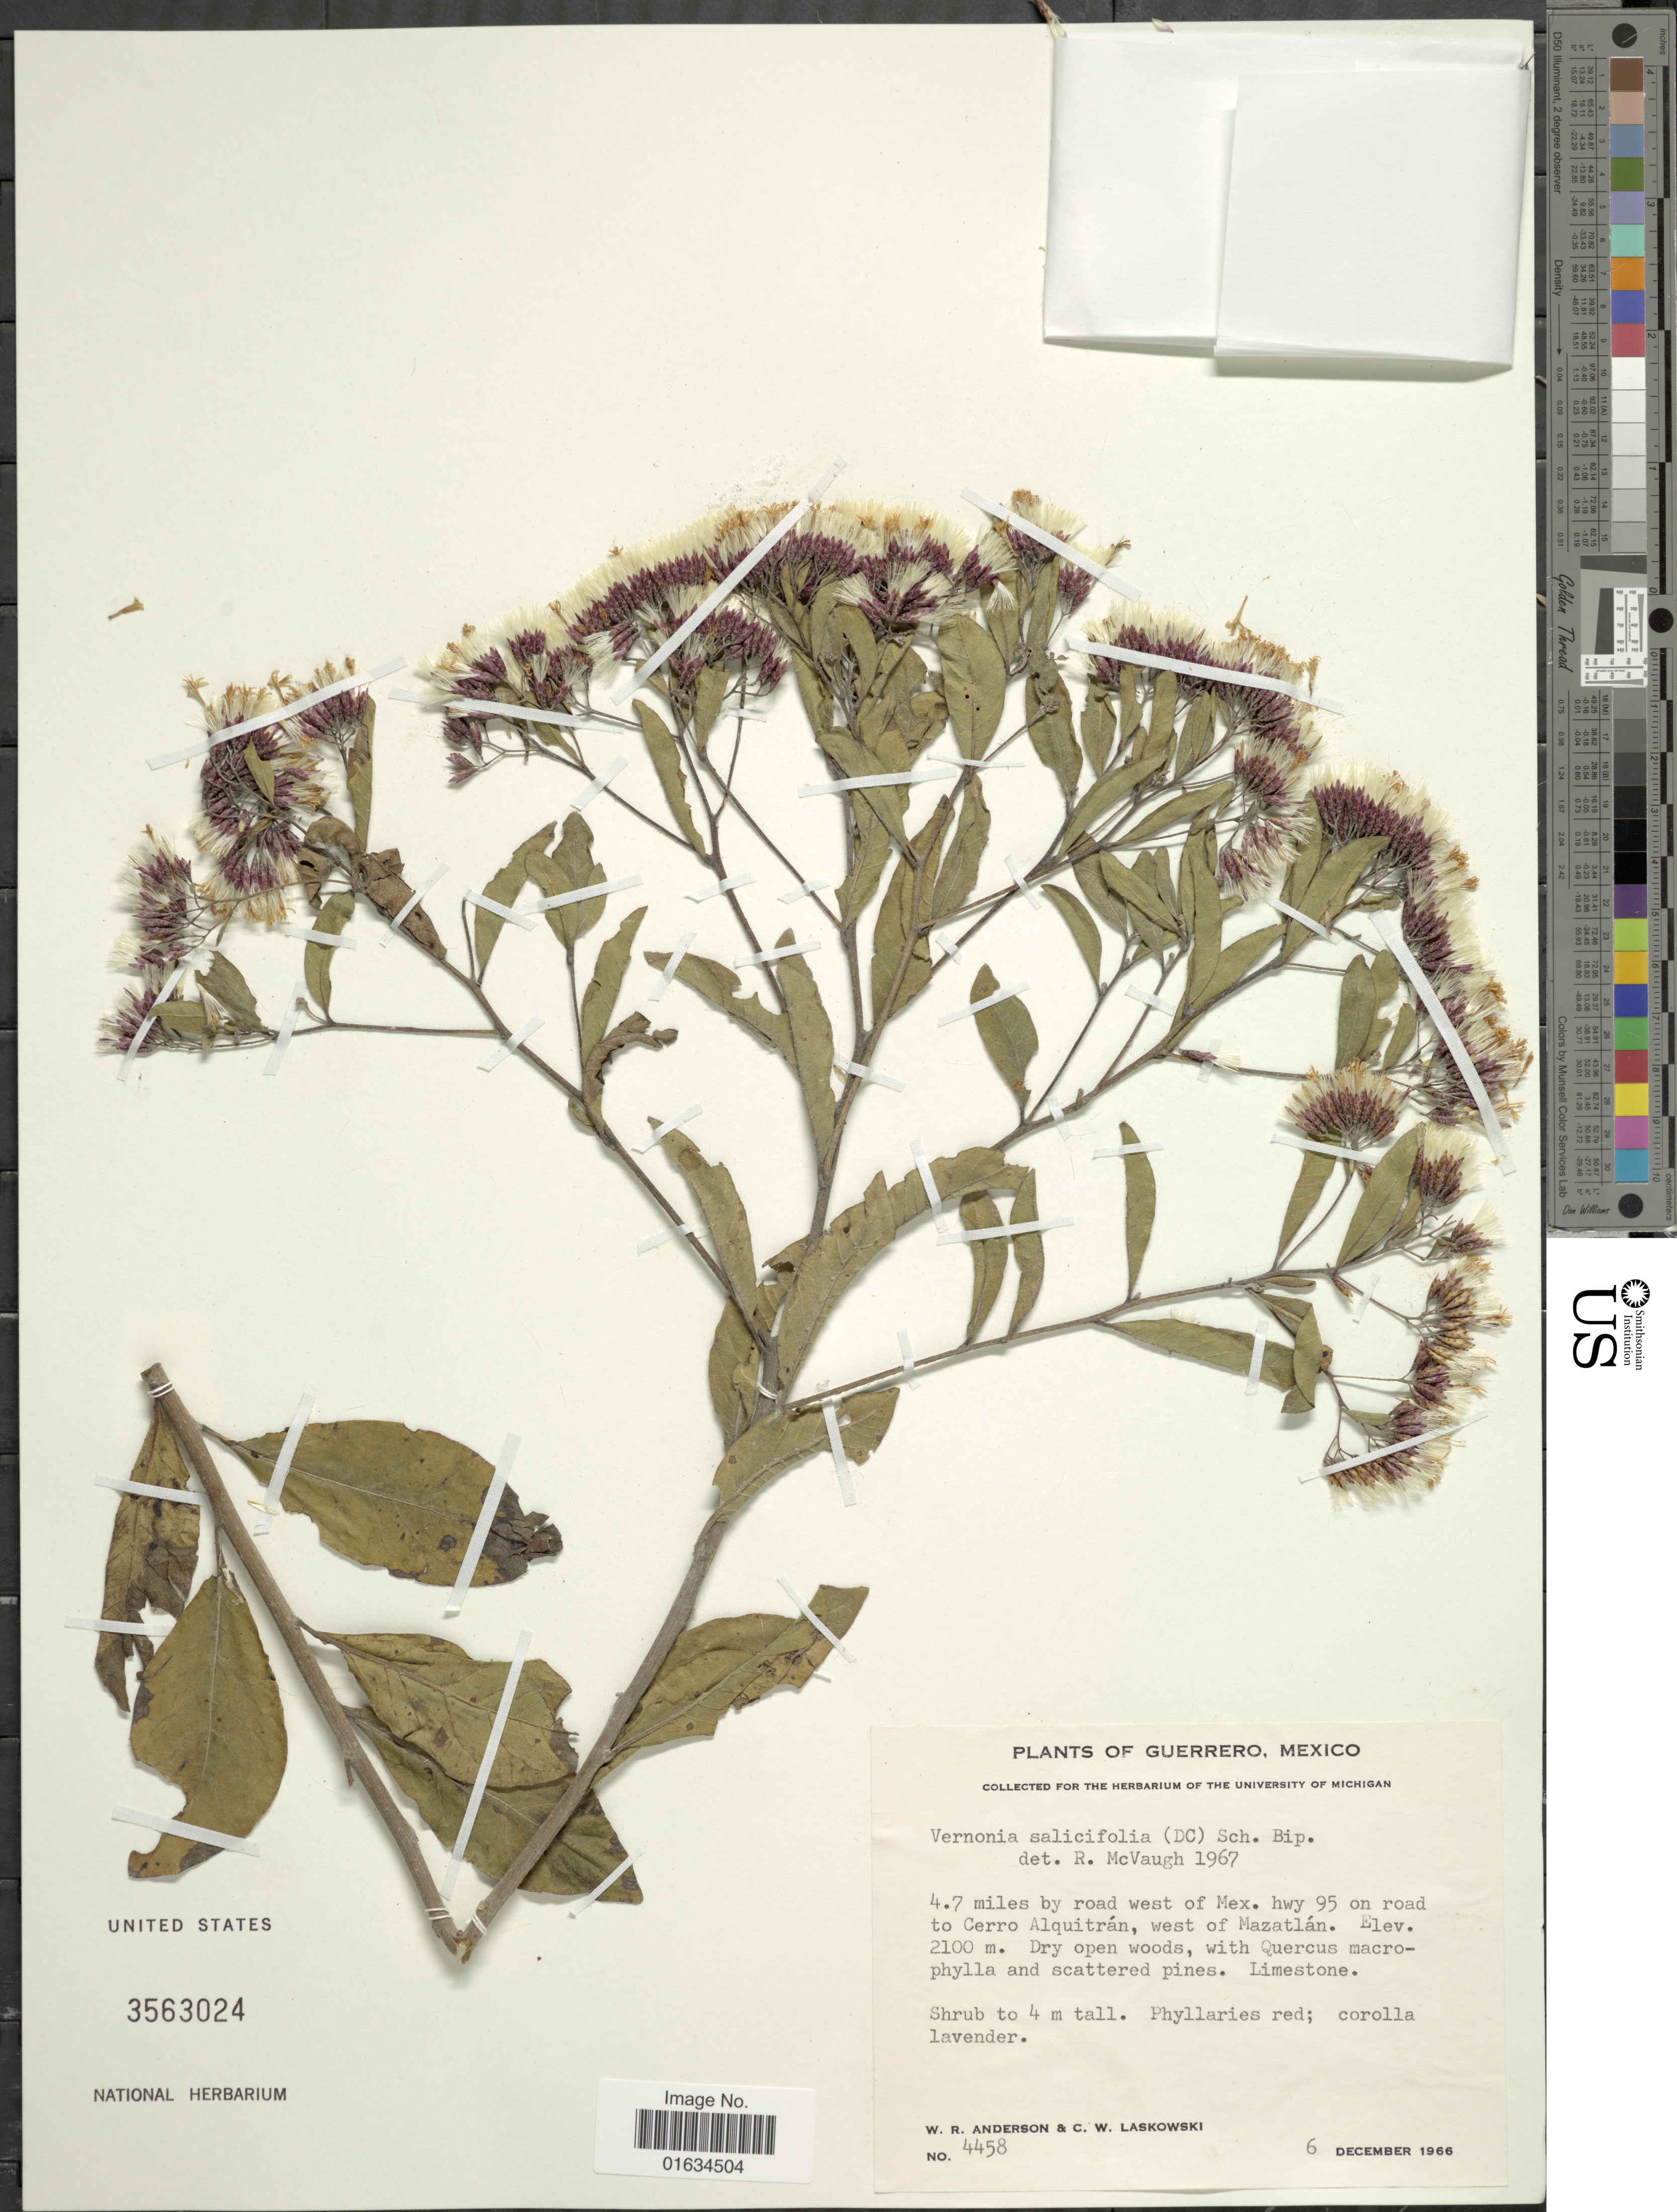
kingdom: Plantae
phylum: Tracheophyta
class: Magnoliopsida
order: Asterales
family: Asteraceae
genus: Critoniopsis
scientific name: Critoniopsis salicifolia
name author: (DC.) H. Rob.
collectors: W. Anderson & C. Laskowski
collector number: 4458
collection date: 1966-12-06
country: Mexico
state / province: Guerrero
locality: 4.7 miles by road west of Mex. hwy 95 on road to Cerro Alquitran, west of Mazatlan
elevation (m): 2100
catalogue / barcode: US 3563024